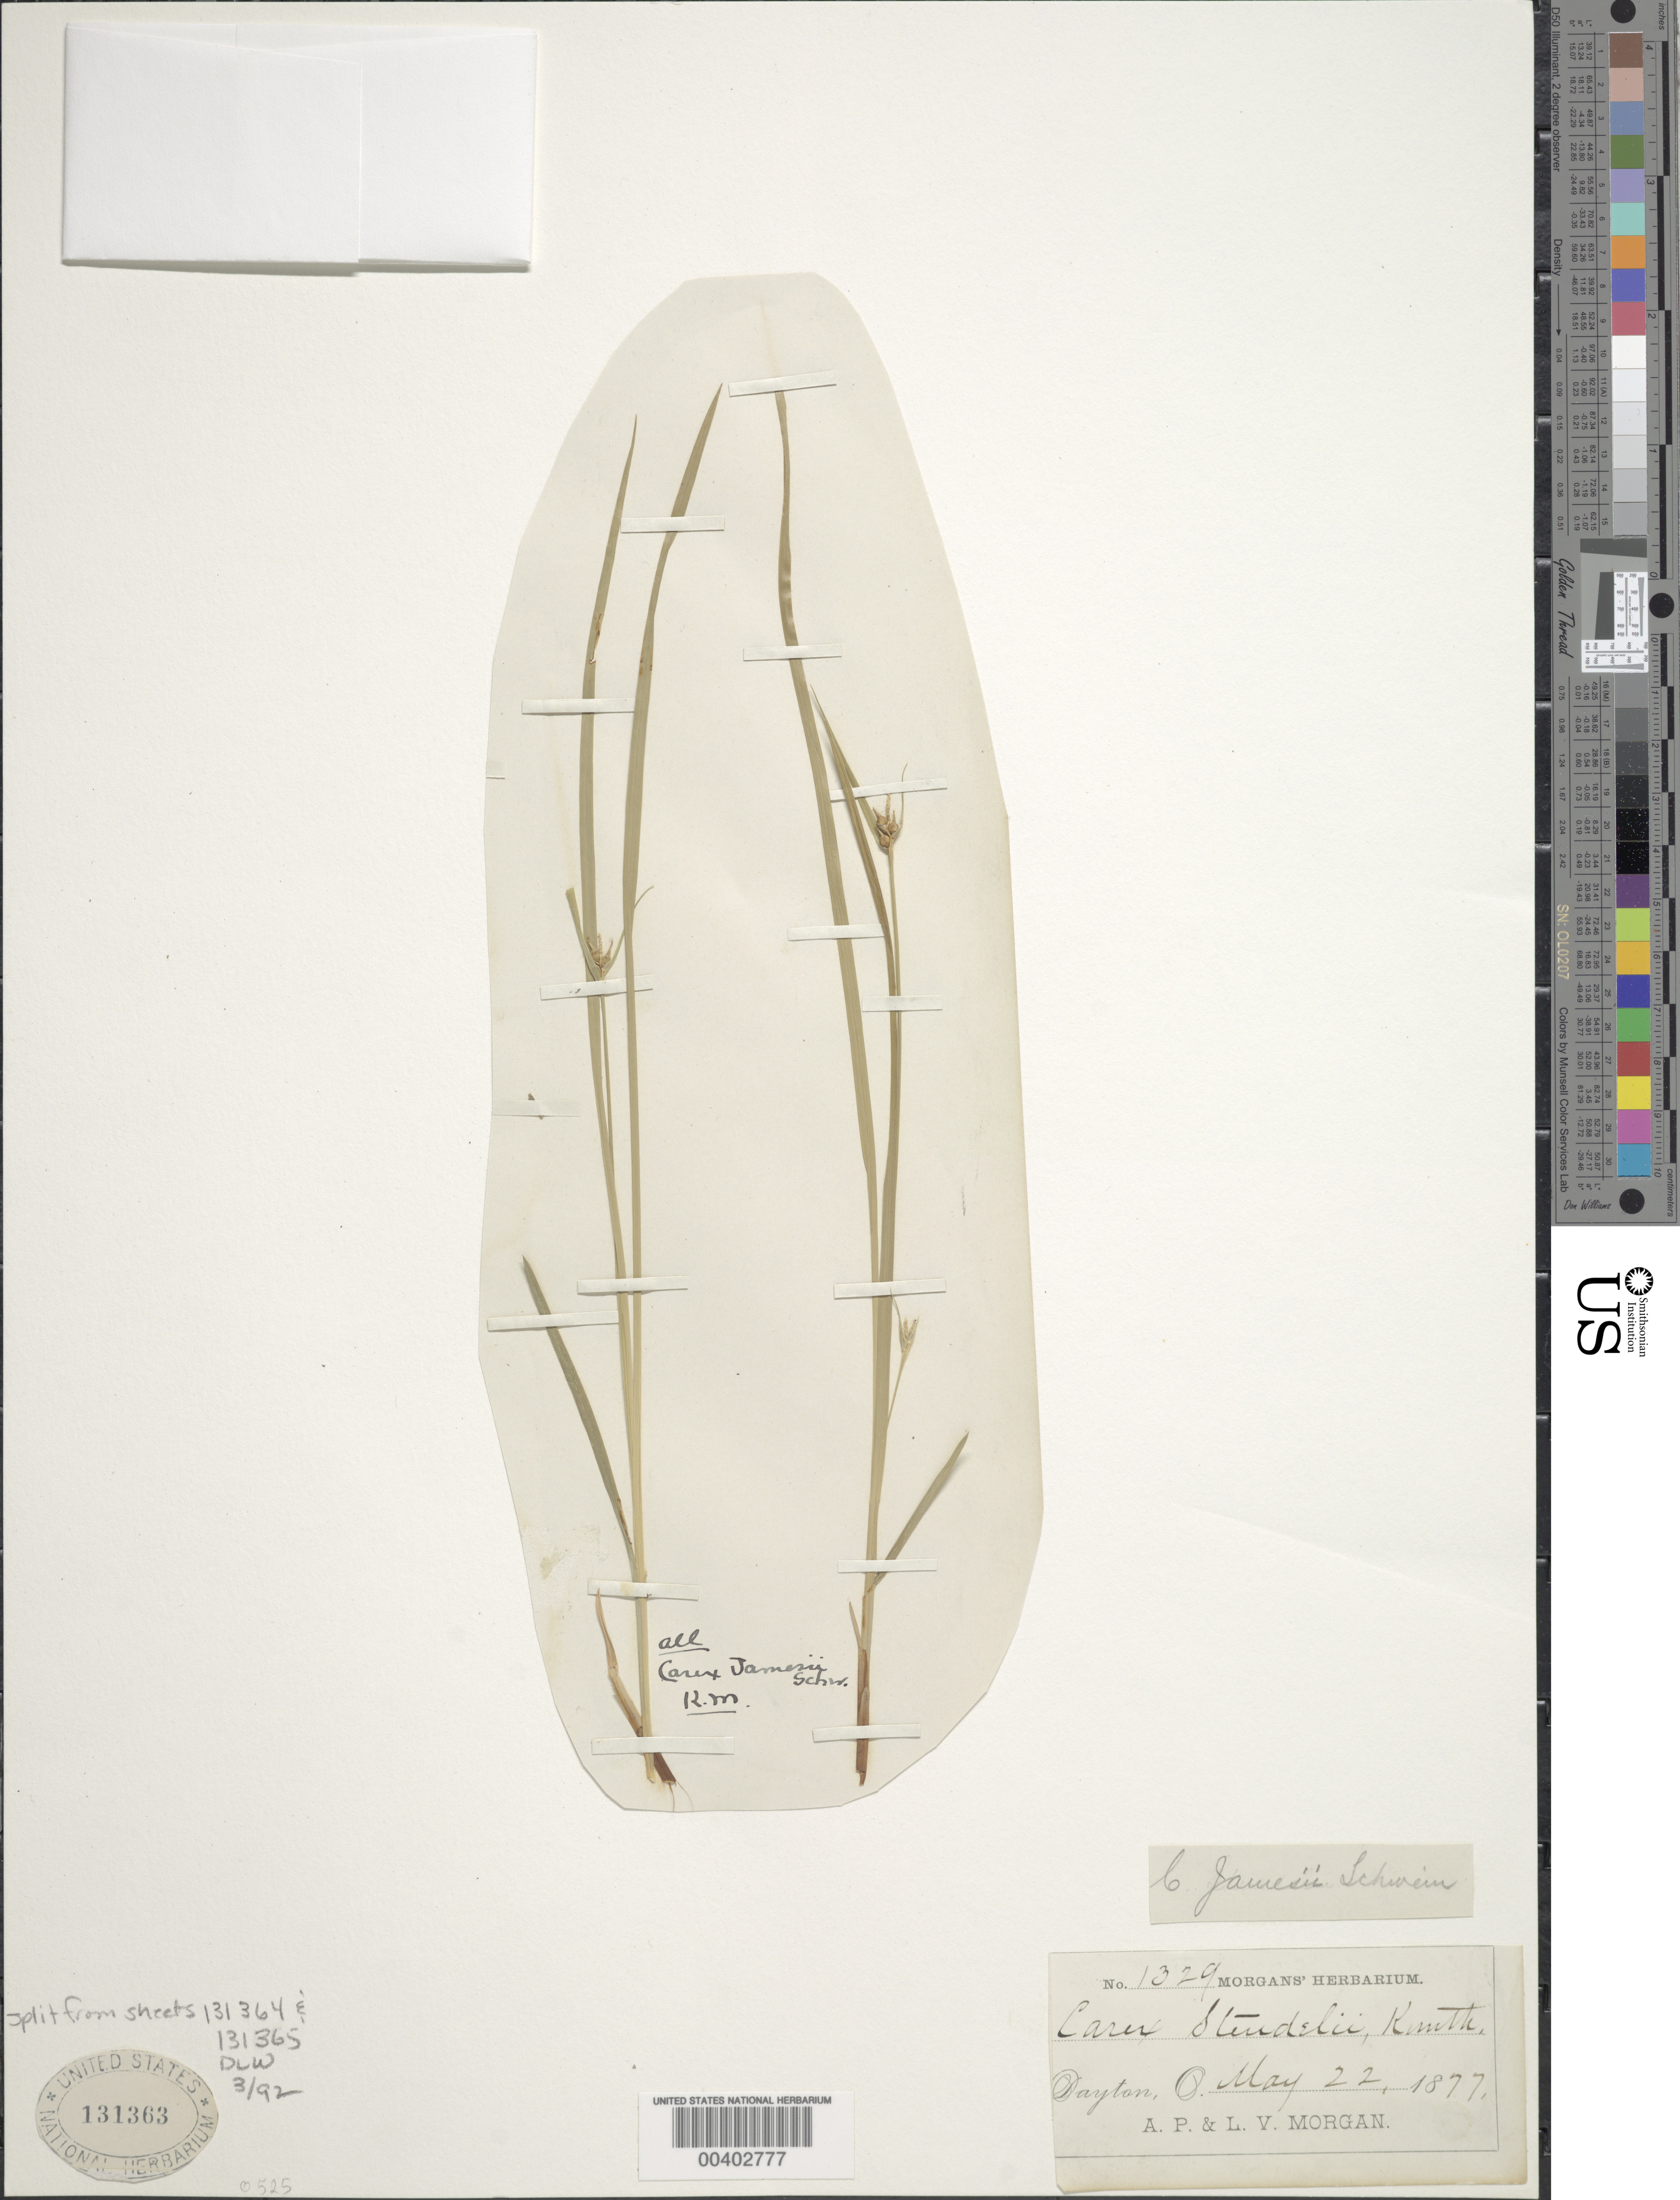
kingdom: Plantae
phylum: Tracheophyta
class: Liliopsida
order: Poales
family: Cyperaceae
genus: Carex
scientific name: Carex jamesii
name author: Schwein.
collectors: A. Morgan & L. Morgan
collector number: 1329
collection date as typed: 22 May 1877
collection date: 1877-05-22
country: United States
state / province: Ohio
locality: Dayton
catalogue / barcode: US 131363